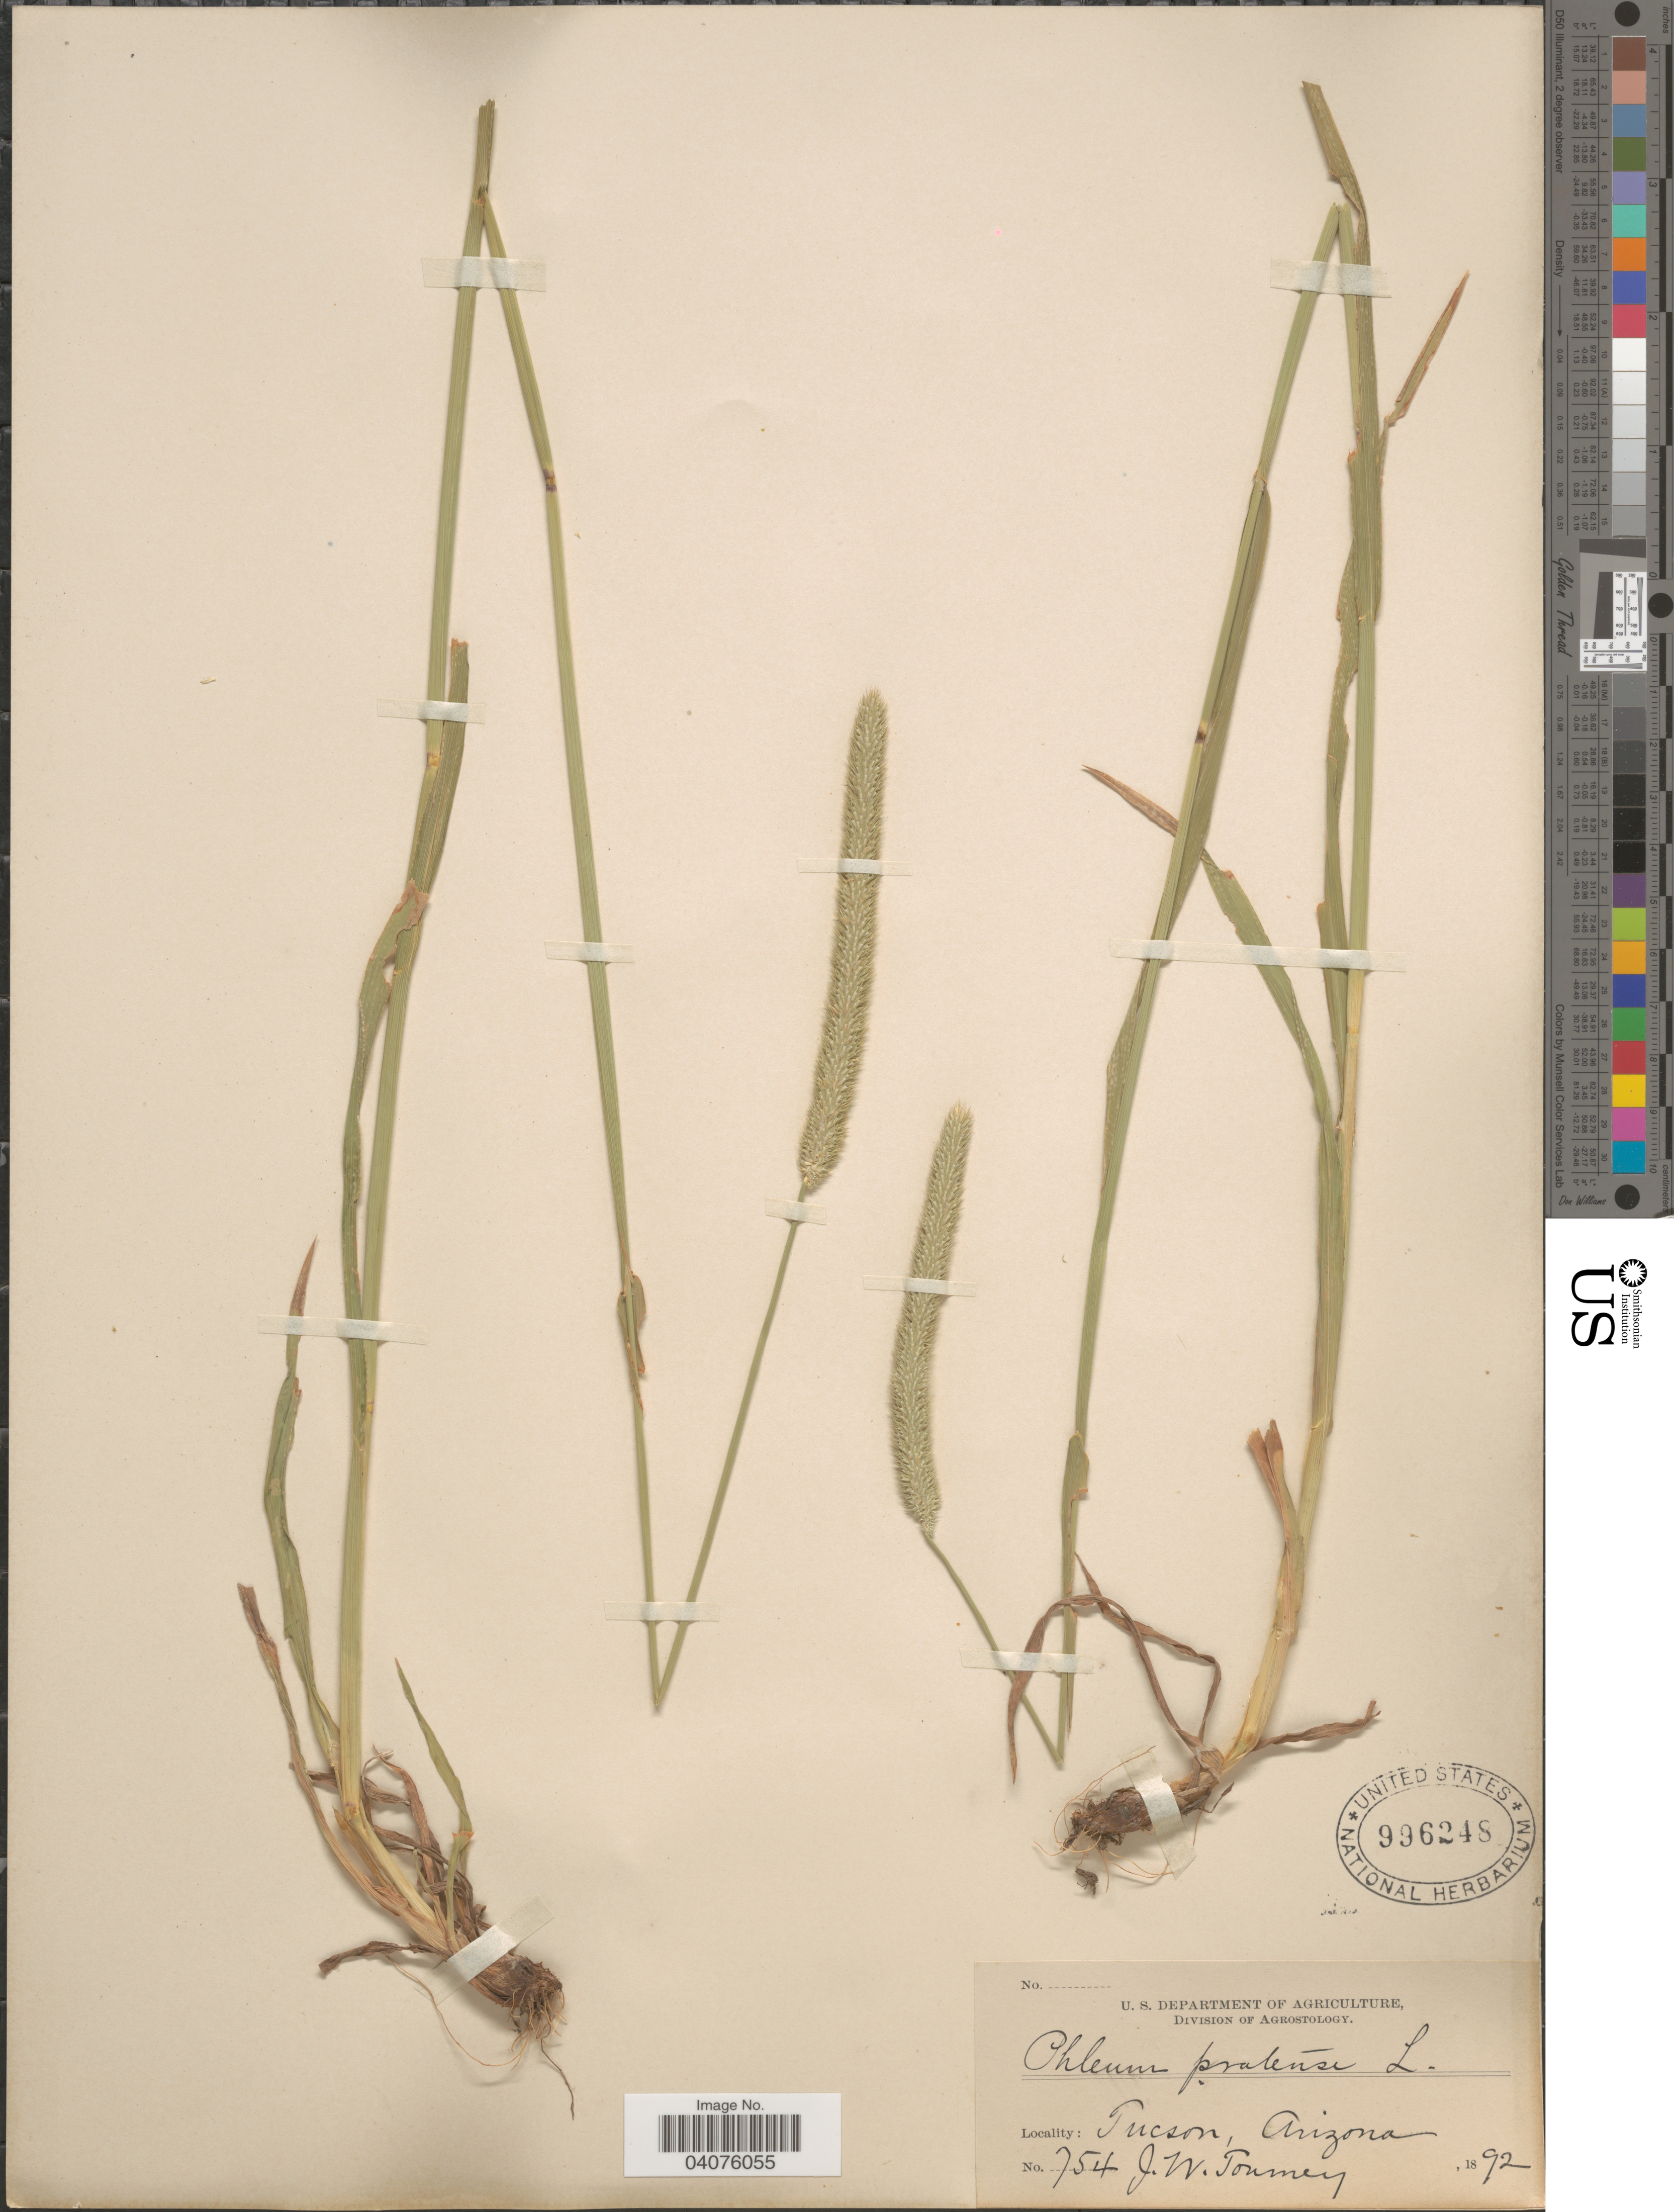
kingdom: Plantae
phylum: Tracheophyta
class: Liliopsida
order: Poales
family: Poaceae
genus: Phleum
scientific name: Phleum pratense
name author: L.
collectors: J. W. Toumey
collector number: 754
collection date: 1892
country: United States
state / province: Arizona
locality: Tucson.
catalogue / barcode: US 996248